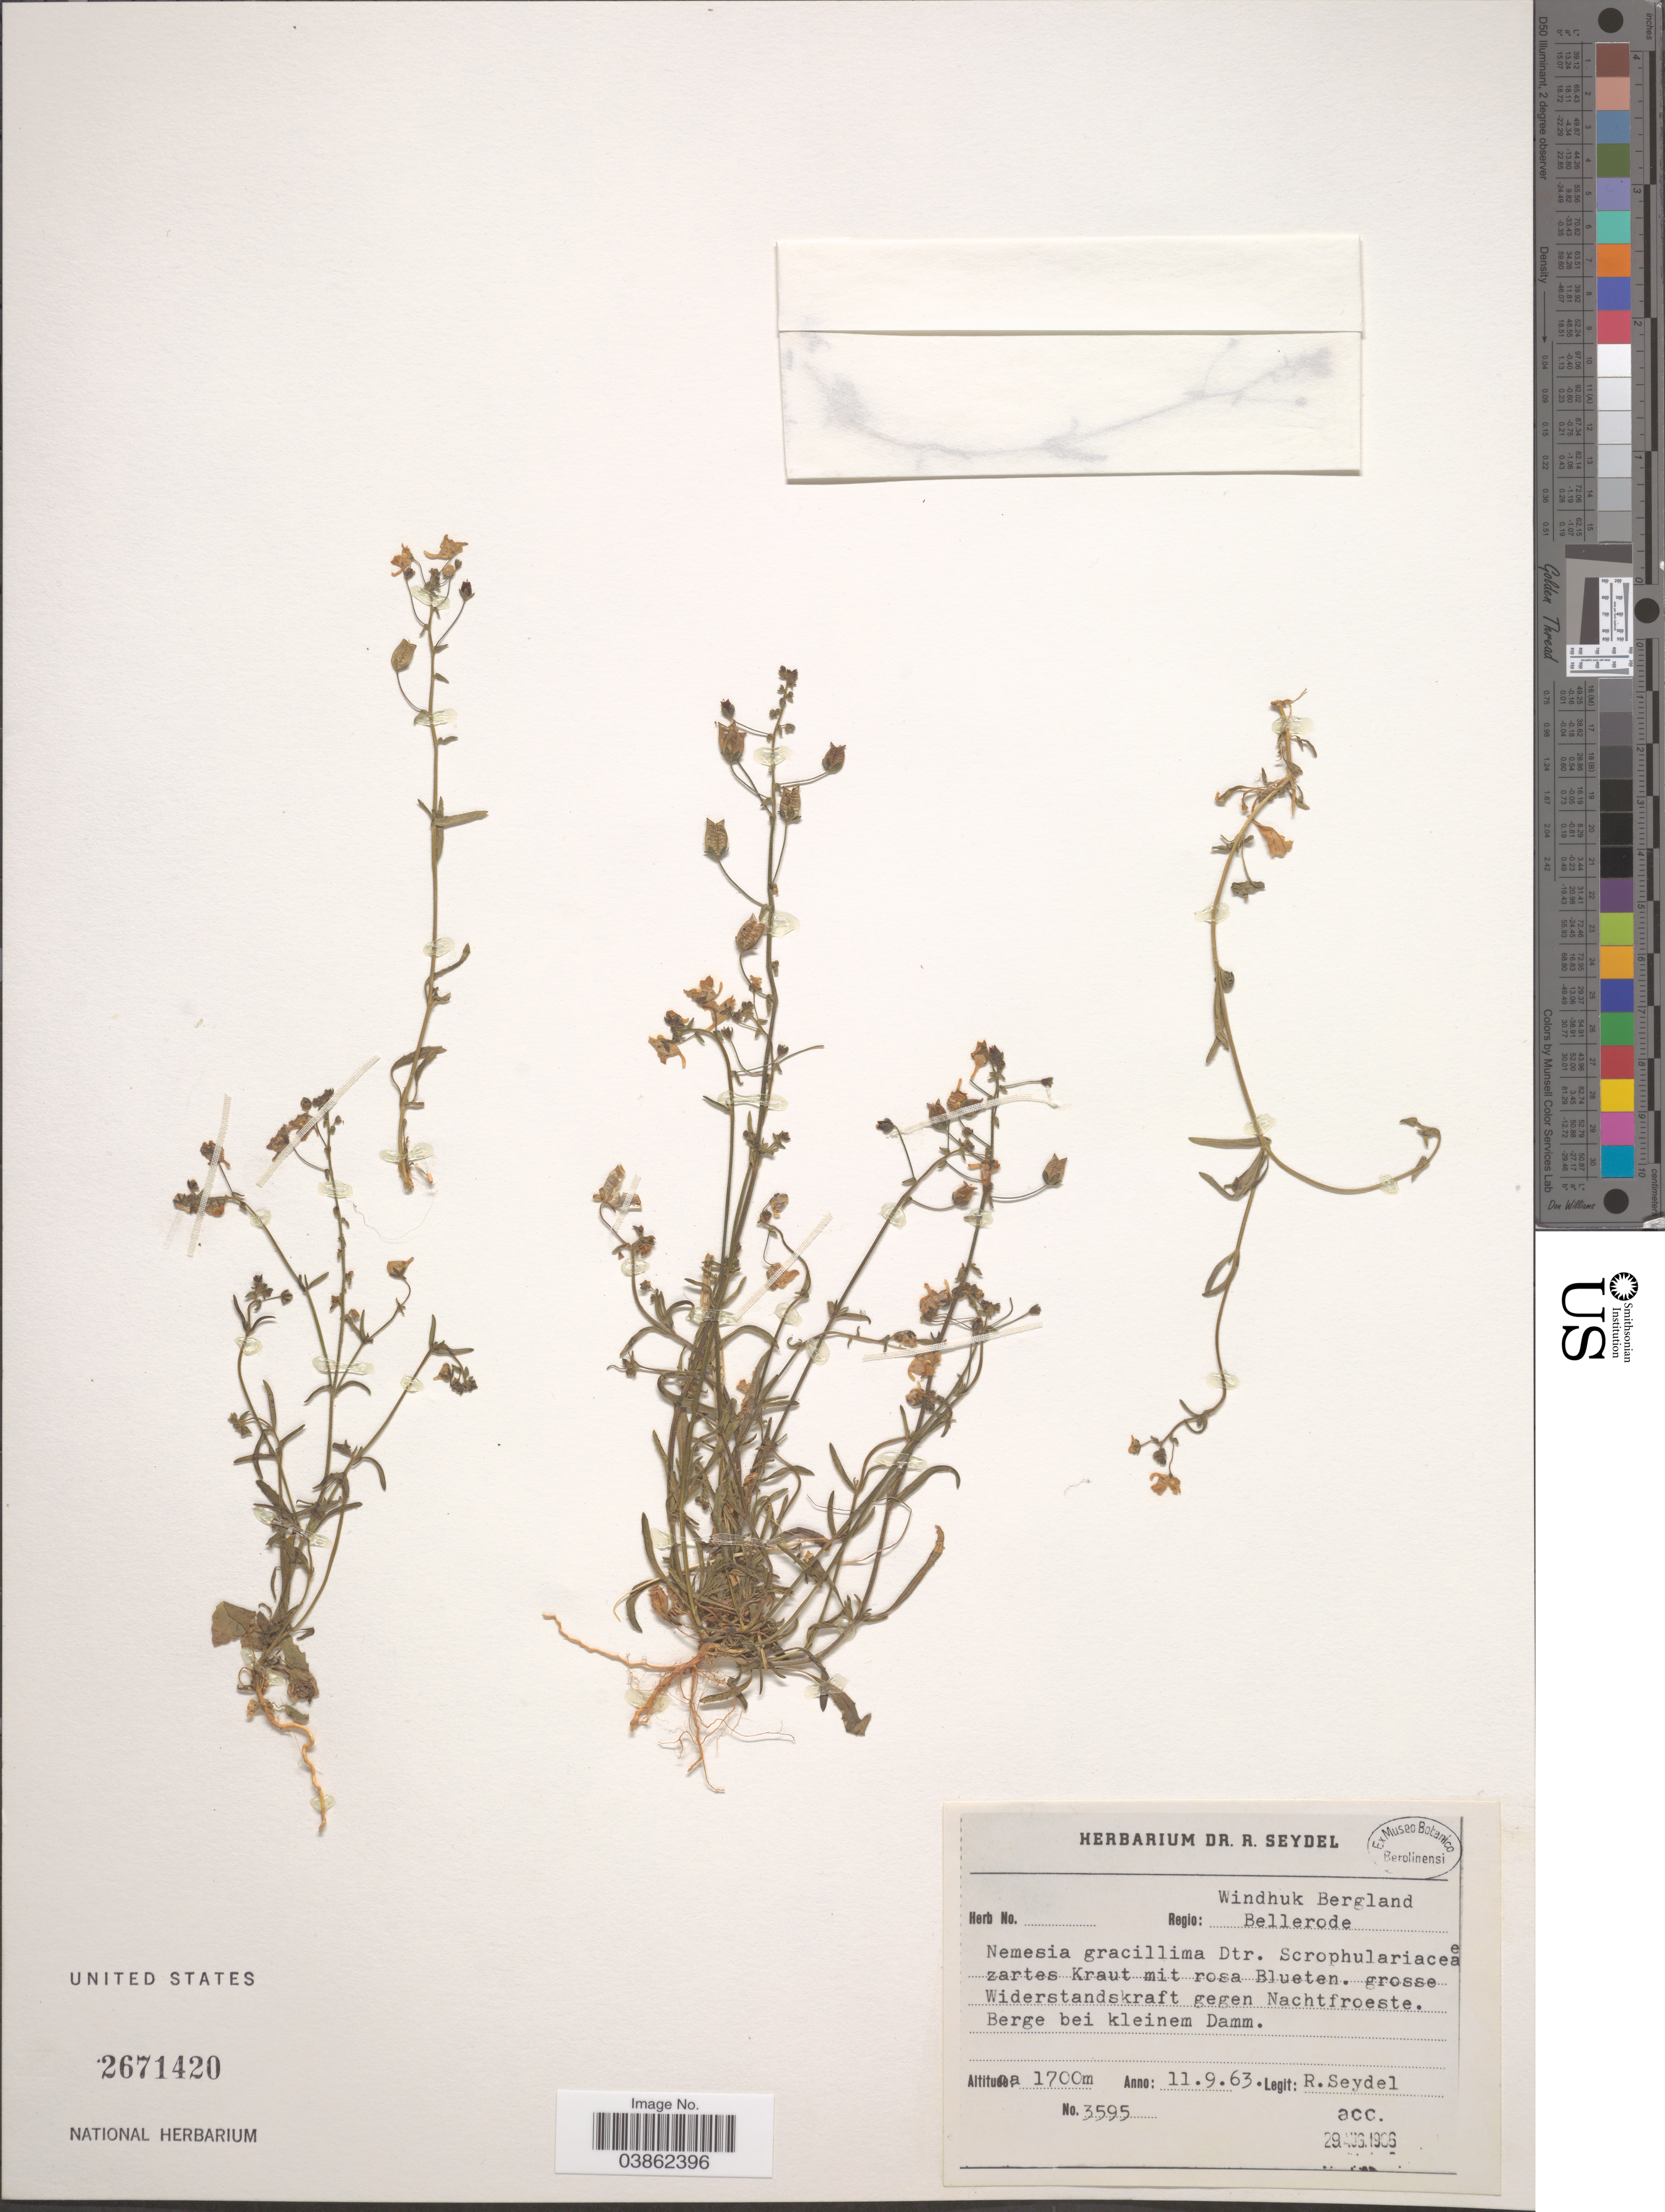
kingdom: Plantae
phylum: Tracheophyta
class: Magnoliopsida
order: Lamiales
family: Scrophulariaceae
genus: Nemesia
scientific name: Nemesia gracillima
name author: Dinter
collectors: R. Seydel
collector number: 3595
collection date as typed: Transcribed d/m/y: 11/9/63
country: Namibia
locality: Regio: Windhuk Bergland Bellerode. Berge bei kleinem Damm.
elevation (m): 1700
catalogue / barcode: US 2671420